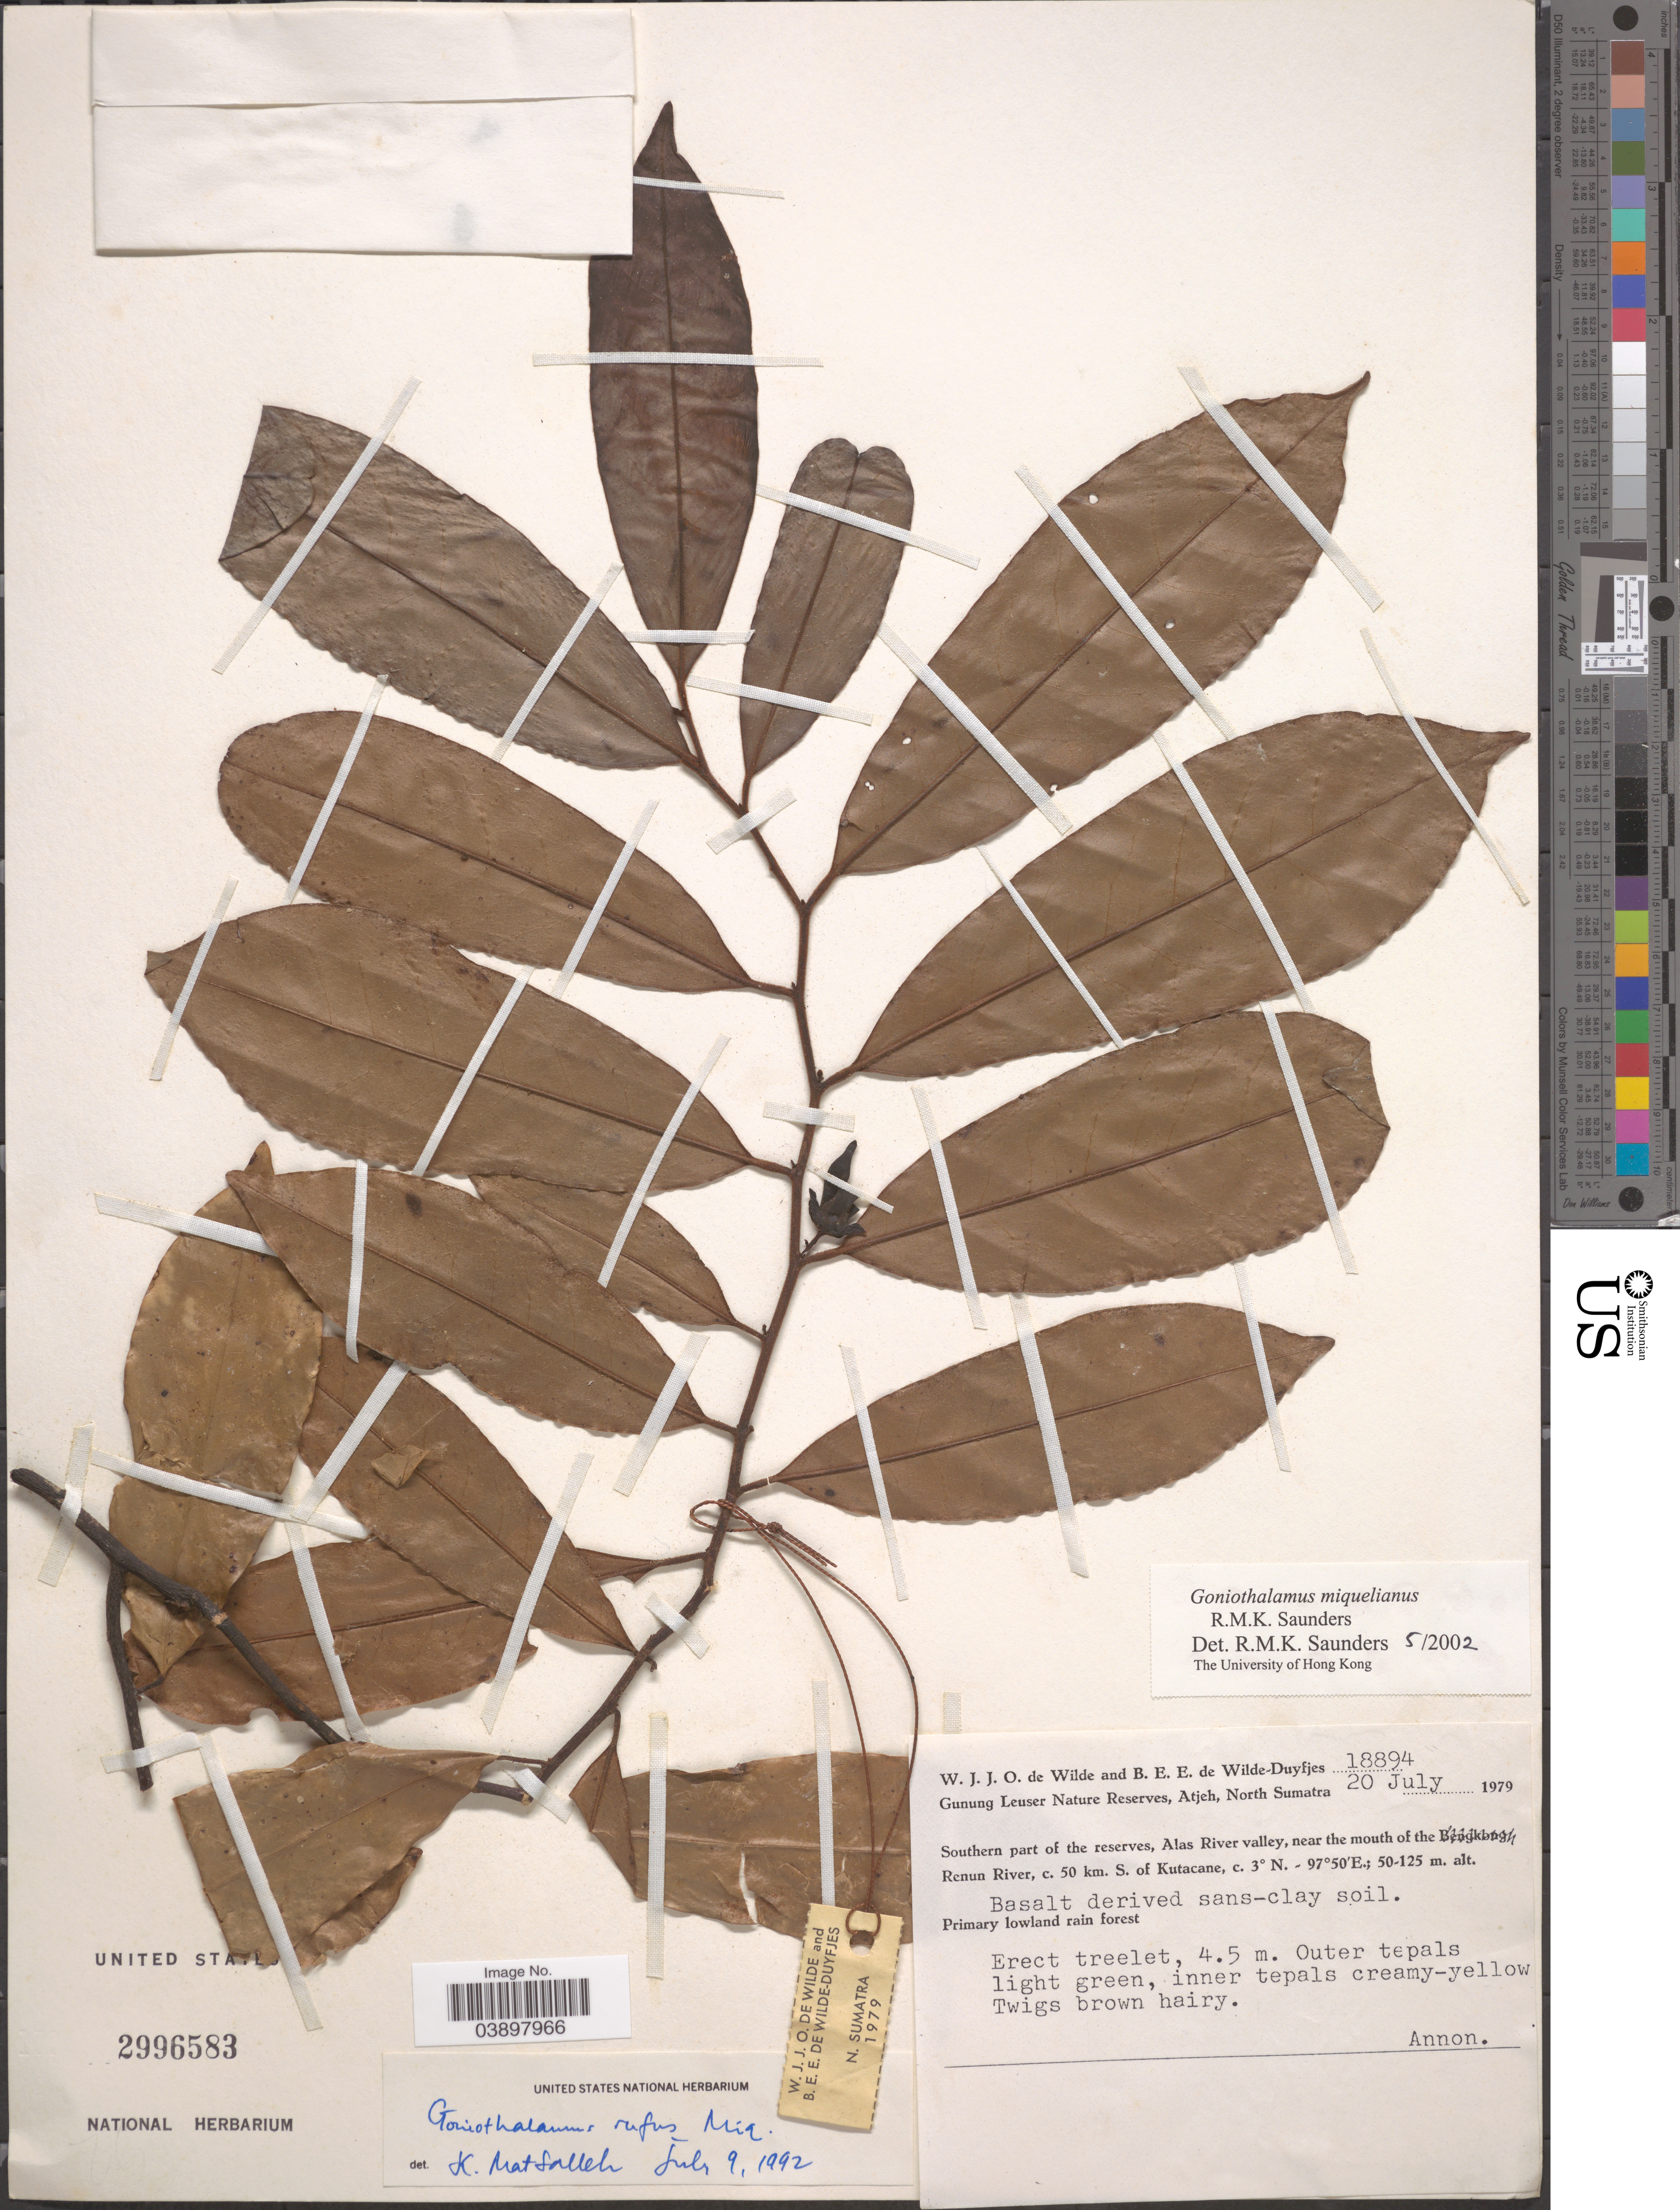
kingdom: Plantae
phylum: Tracheophyta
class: Magnoliopsida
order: Magnoliales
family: Annonaceae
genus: Goniothalamus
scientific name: Goniothalamus miquelianus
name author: R.M.K. Saunders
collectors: W. J. de Wilde & B. E. de Wilde-Duyfjes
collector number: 18894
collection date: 1979-07-20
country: Indonesia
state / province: Sumatra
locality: Gunung Leuser Nature Reserves, Atjeh, North Sumatra. Southern part of the reserves, Alas River valley, near the mouth of the Renun River, c. 50 km. S. of Kutacane.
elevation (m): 50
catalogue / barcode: US 2996583